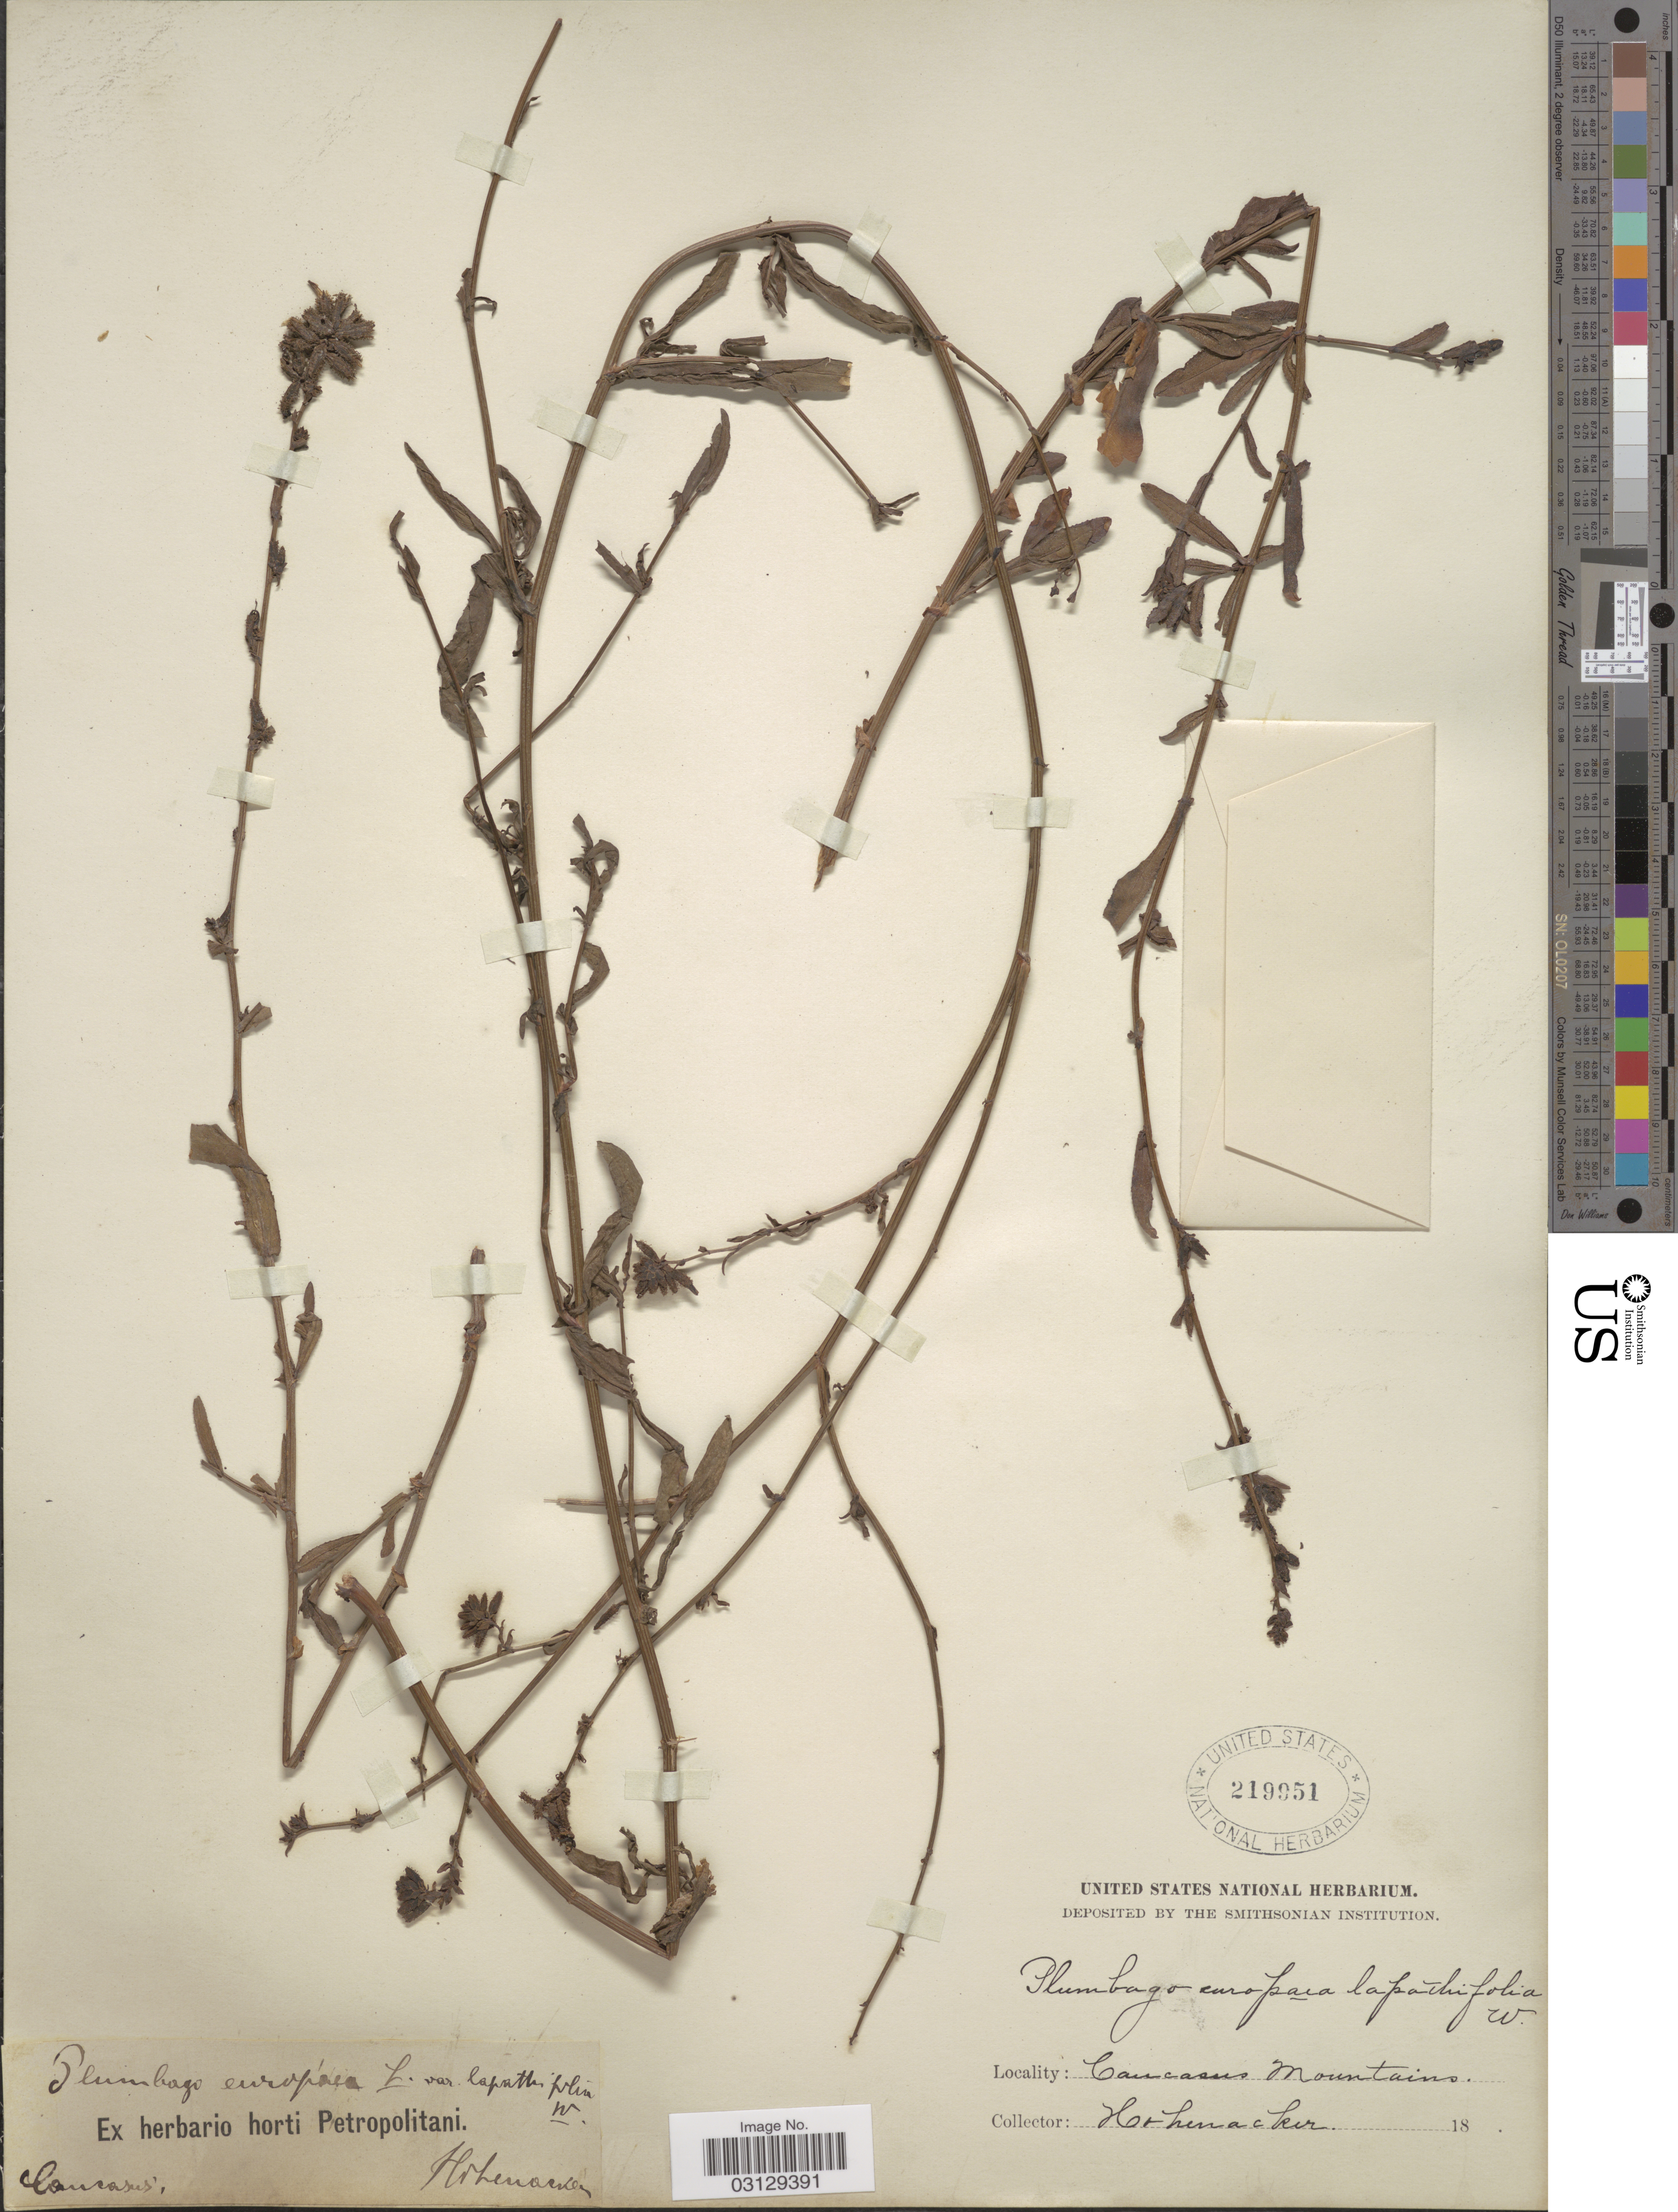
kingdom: Plantae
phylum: Tracheophyta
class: Magnoliopsida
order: Caryophyllales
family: Plumbaginaceae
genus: Plumbago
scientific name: Plumbago europaea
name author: L.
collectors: Hohenacker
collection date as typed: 18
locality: Caucasus. Caucasus Mountains.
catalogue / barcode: US 219951